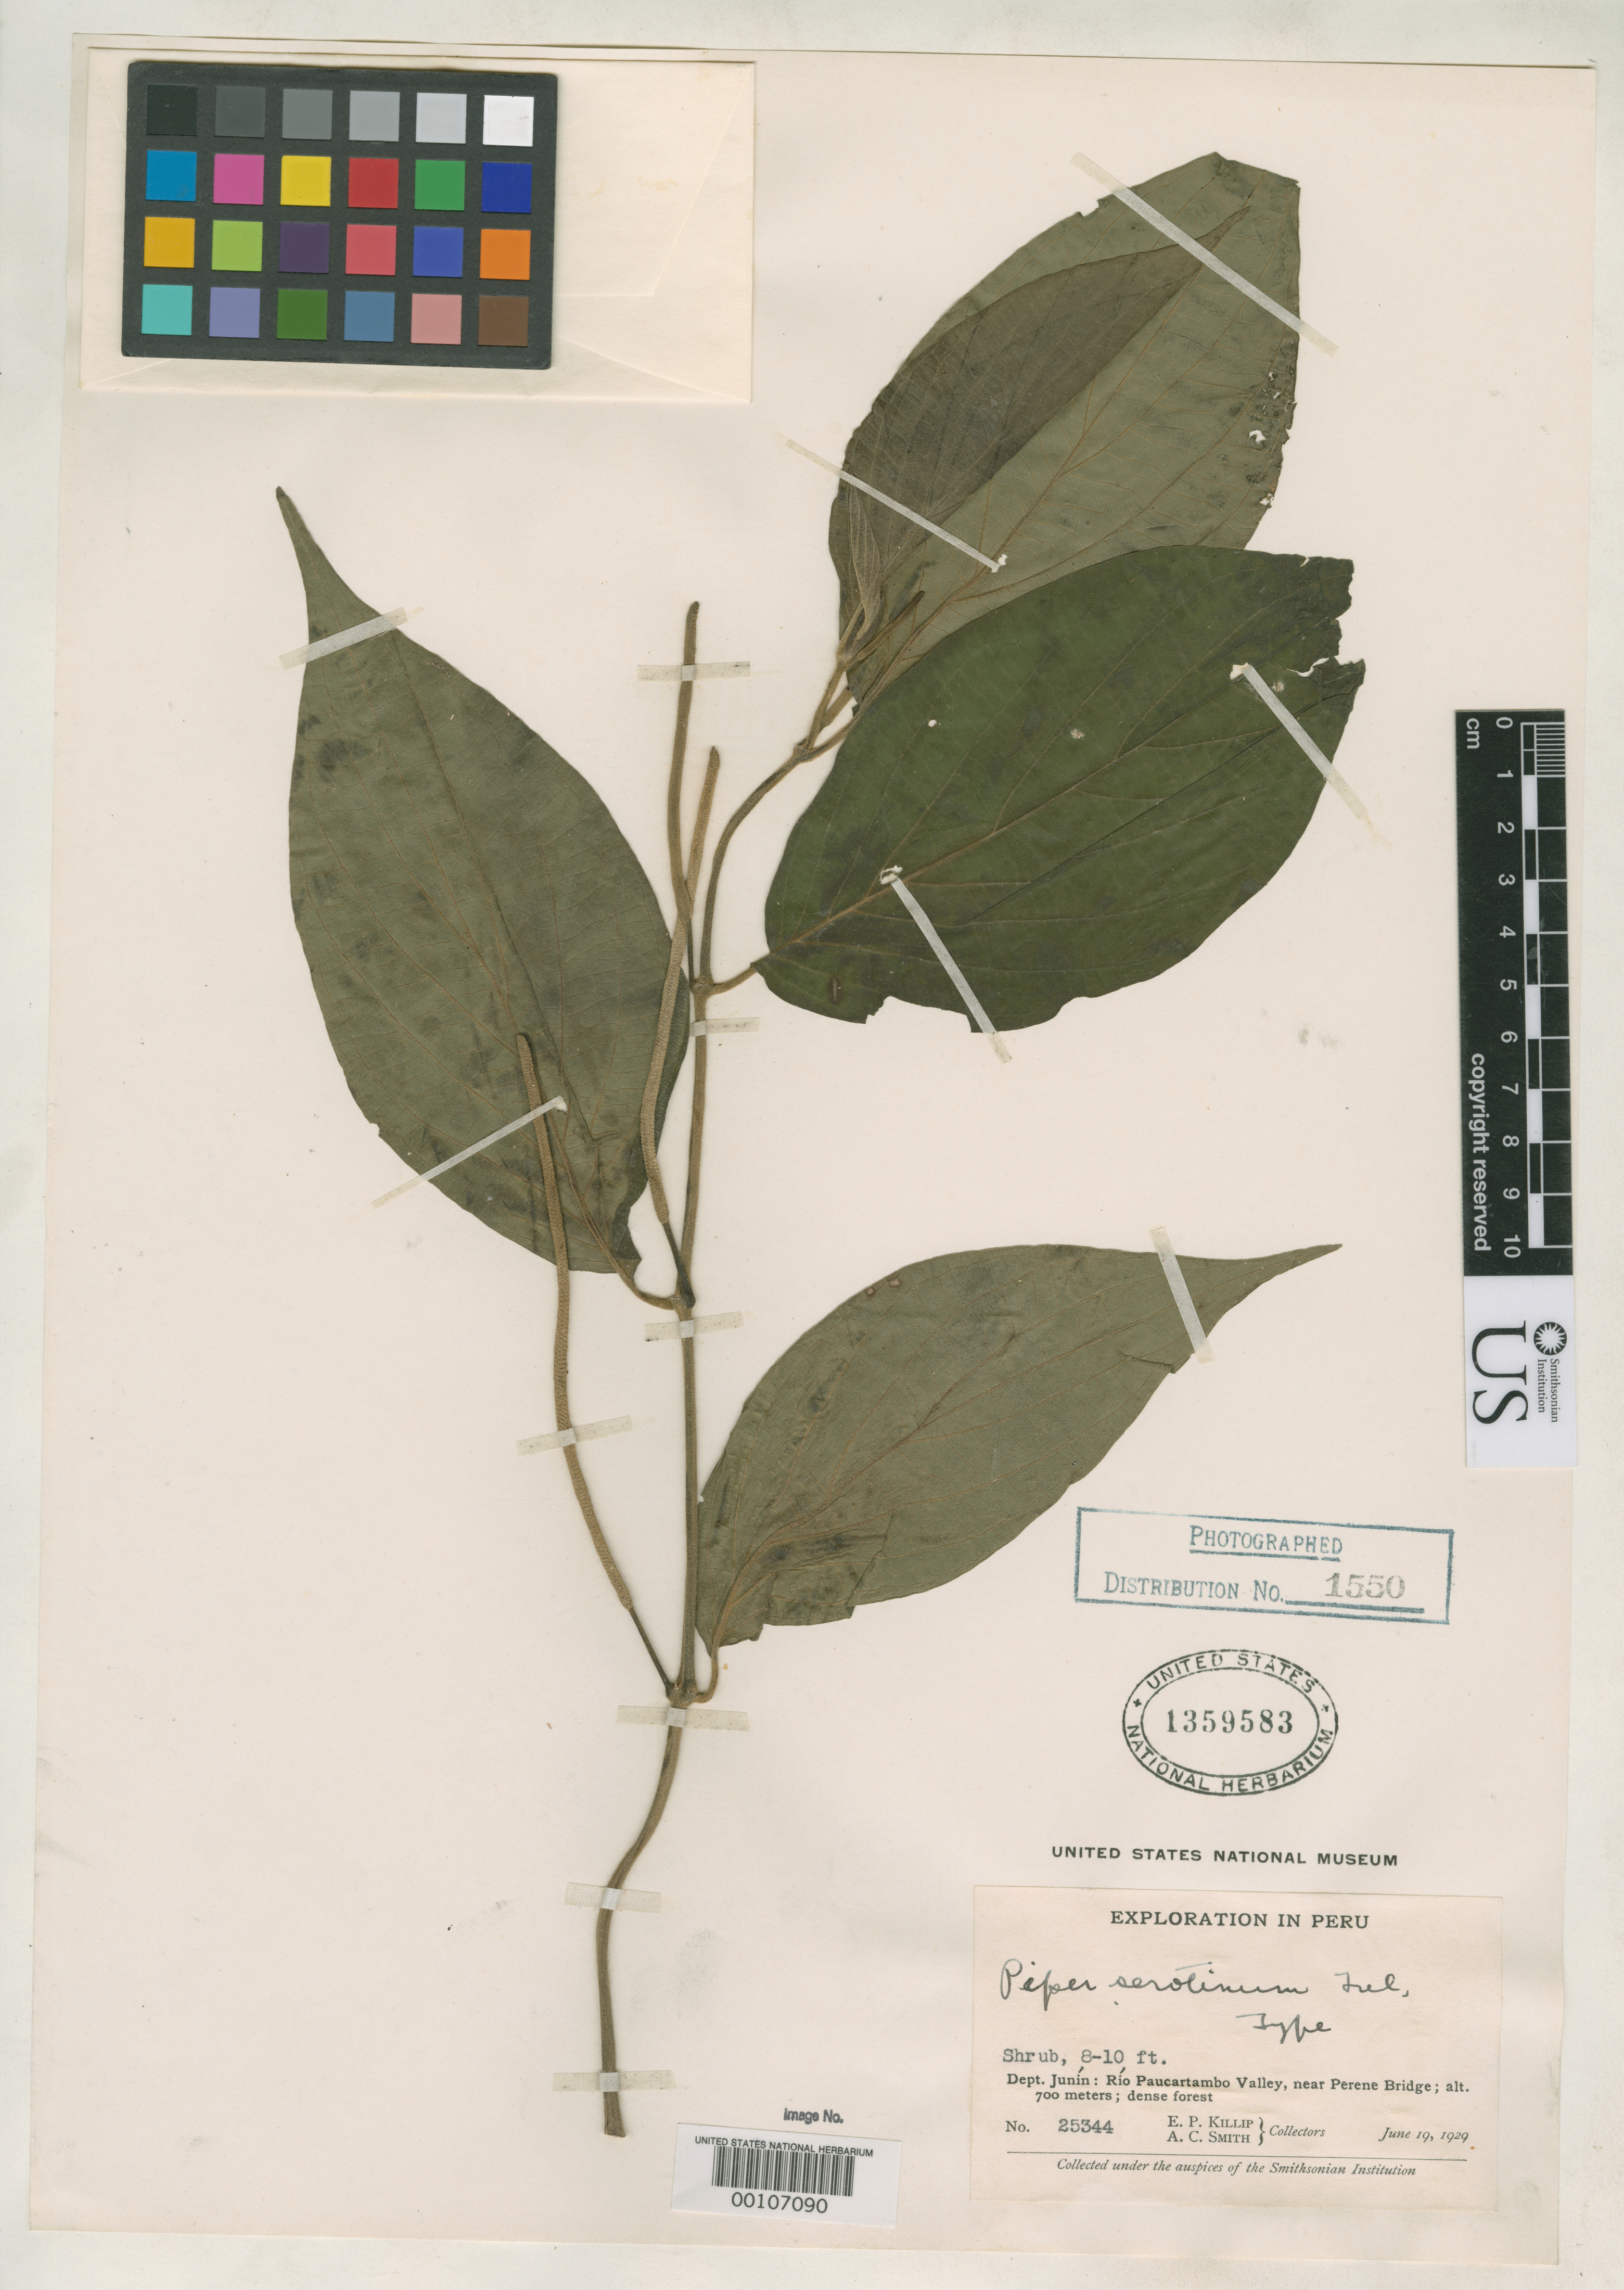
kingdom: Plantae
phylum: Tracheophyta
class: Magnoliopsida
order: Piperales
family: Piperaceae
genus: Piper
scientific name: Piper serotinum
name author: Trel. in J.F. Macbr.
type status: Holotype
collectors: E. P. Killip & A. C. Smith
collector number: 25344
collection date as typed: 19 Jun 1929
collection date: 1929-06-19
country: Peru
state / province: Junín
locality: Rio Paucartambo Valley, near Perene Bridge.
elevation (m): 700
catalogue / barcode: US 1359583